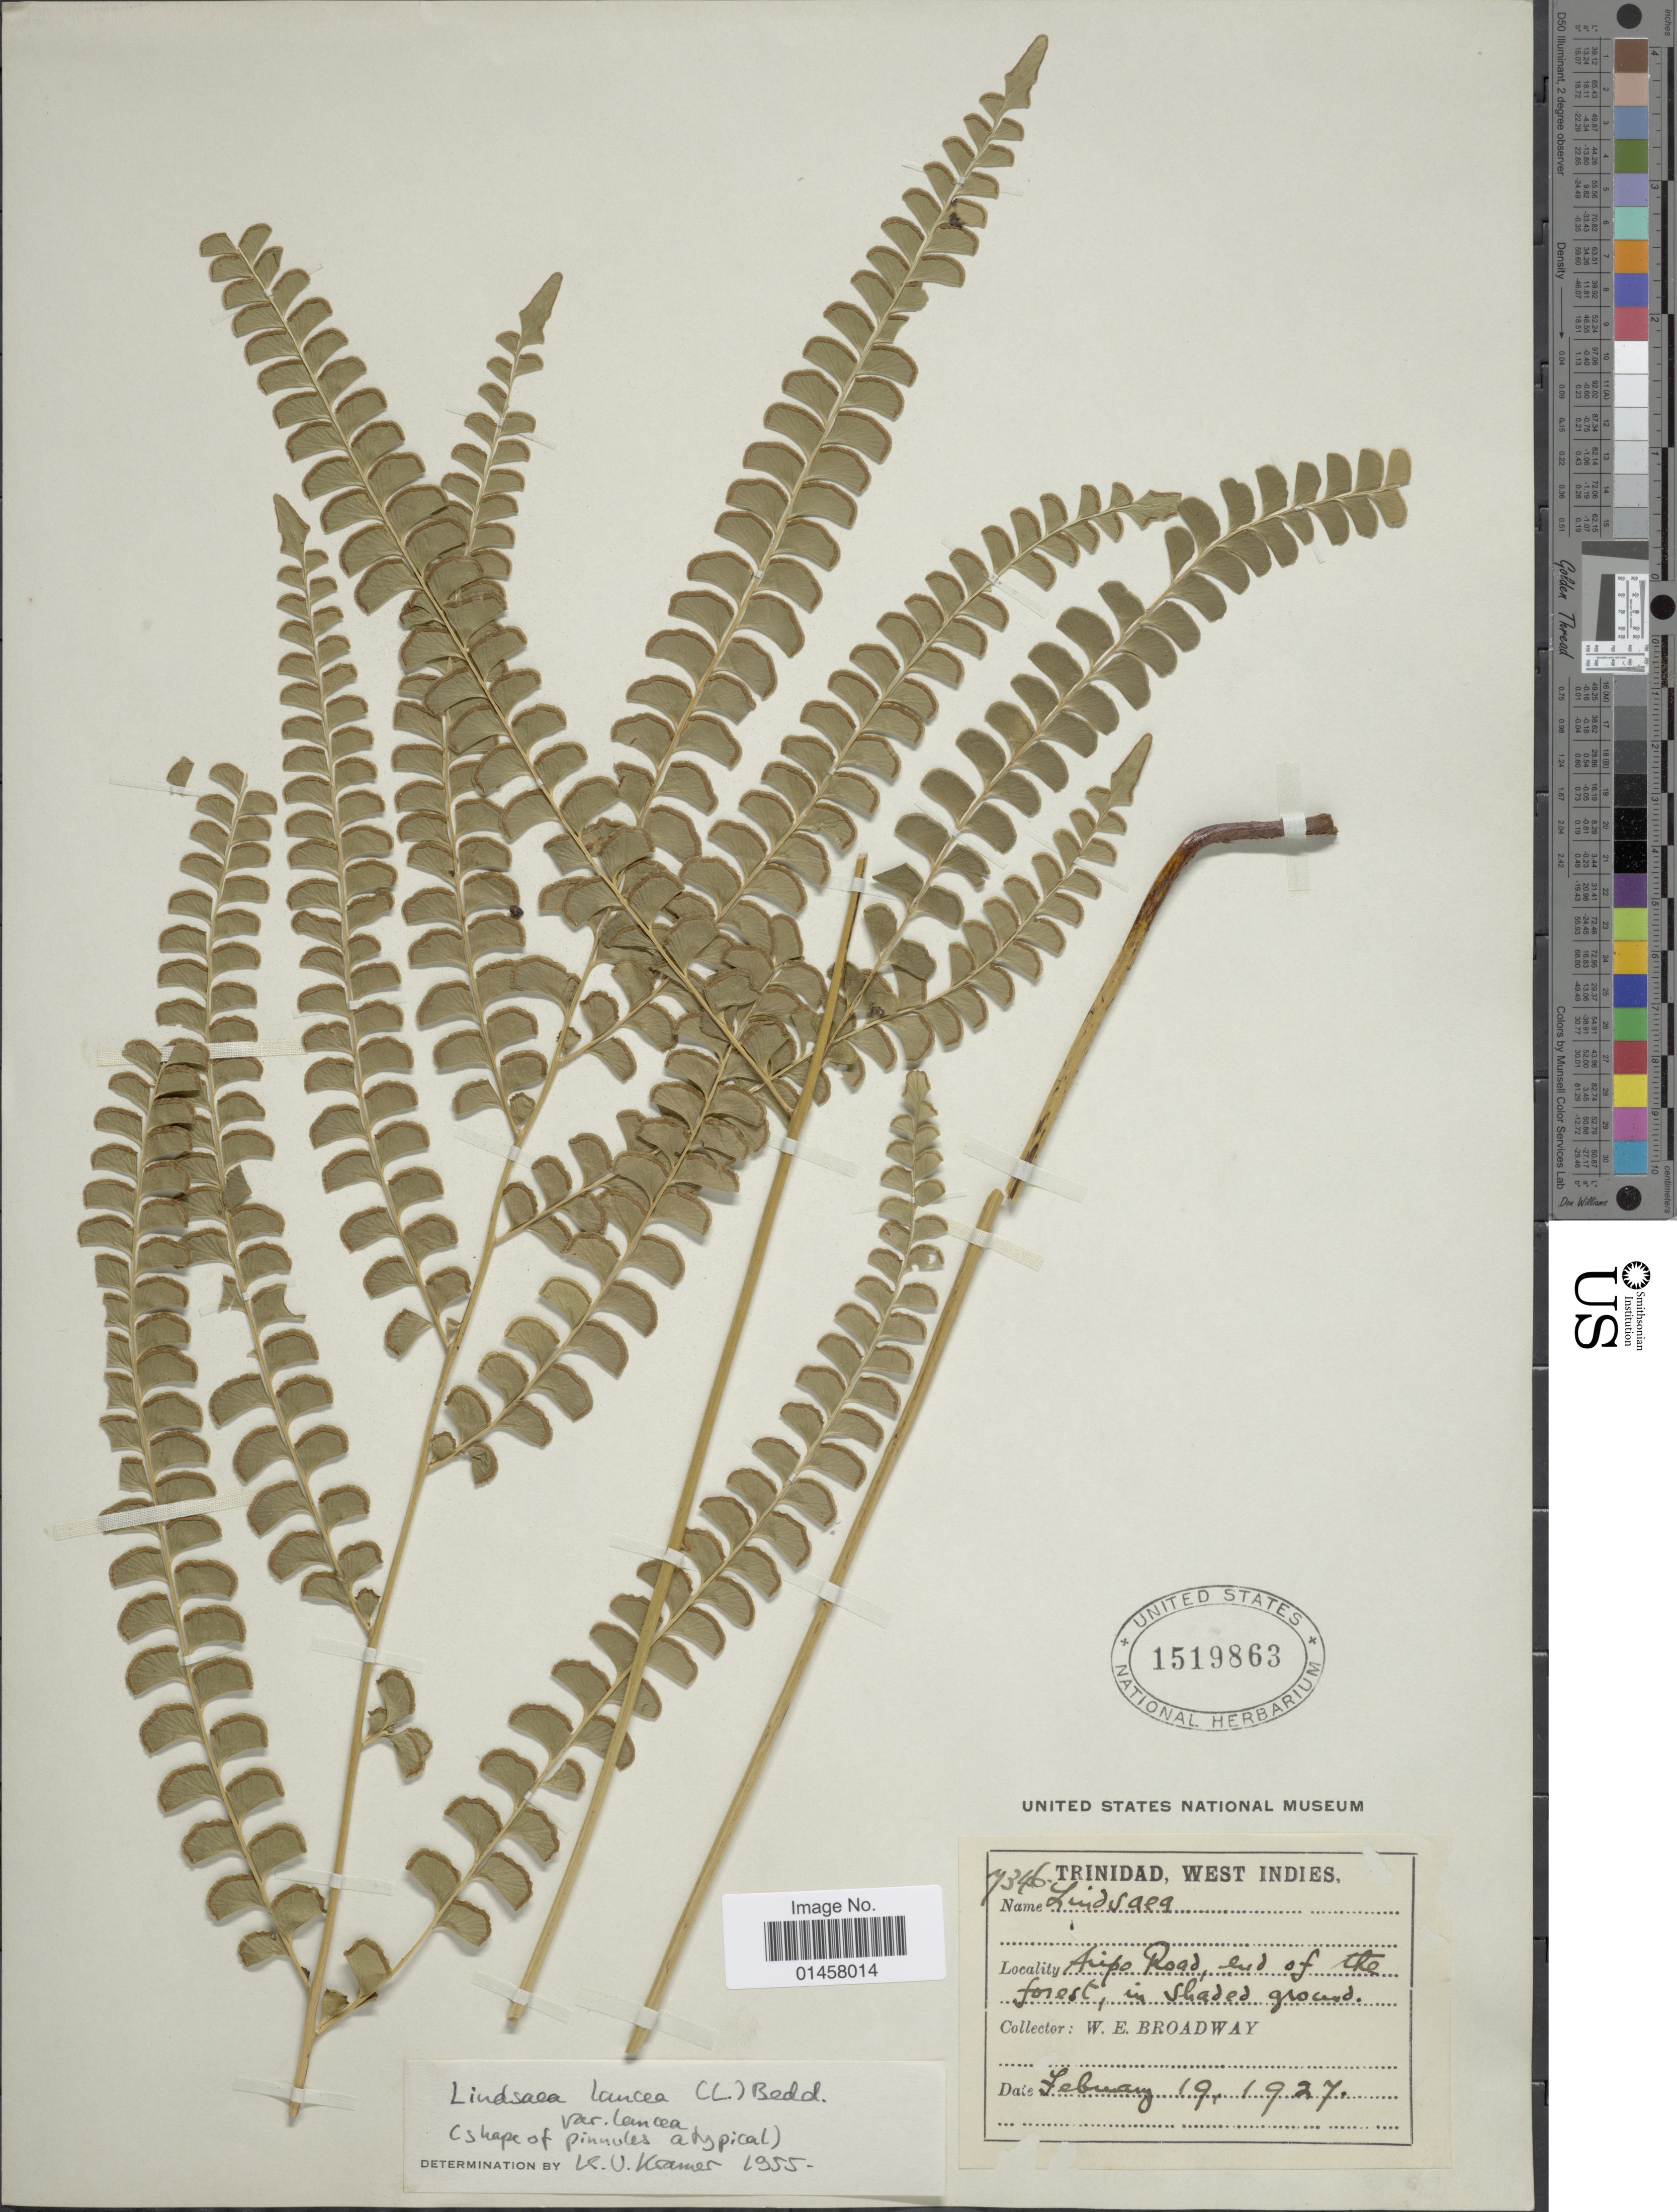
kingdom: Plantae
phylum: Tracheophyta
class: Polypodiopsida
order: Polypodiales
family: Lindsaeaceae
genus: Lindsaea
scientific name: Lindsaea lancea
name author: (L.) Bedd.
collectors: W. E. Broadway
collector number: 7346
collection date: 1927-02-19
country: Trinidad and Tobago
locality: Trinidad, West Indies, Aripo Road, end of the forest, in shaded ground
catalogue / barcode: US 1519863